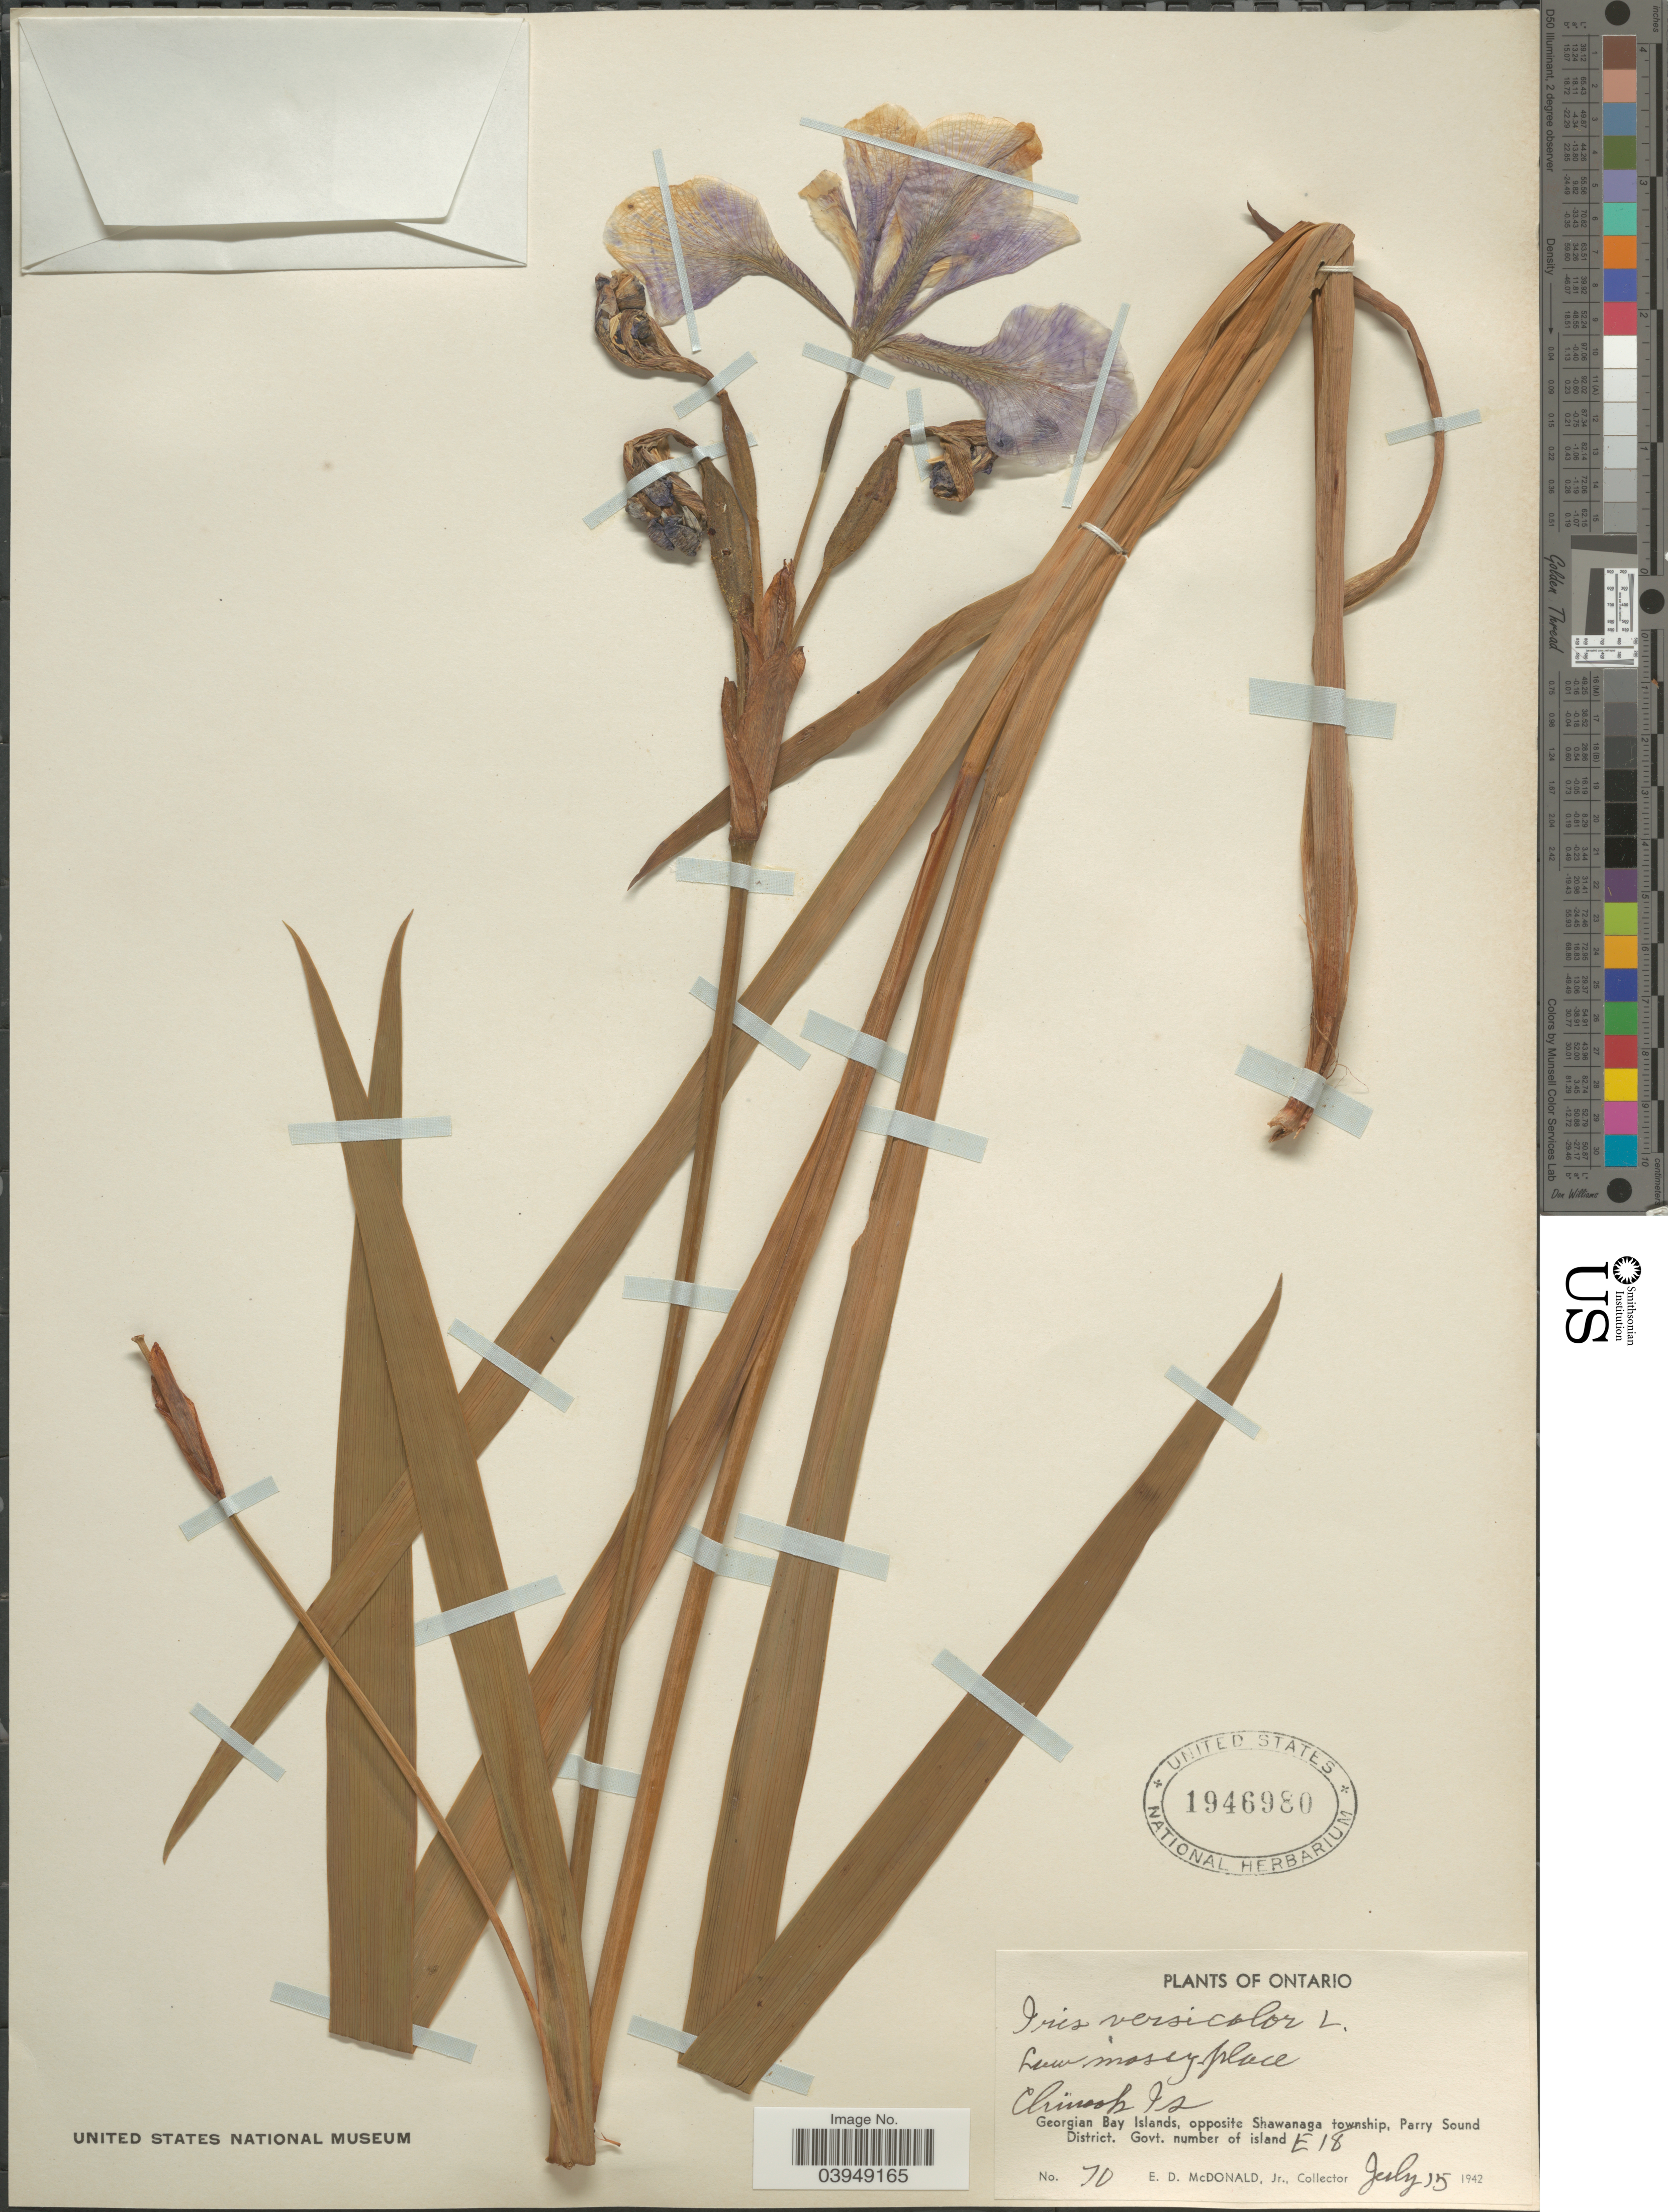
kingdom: Plantae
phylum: Tracheophyta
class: Liliopsida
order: Asparagales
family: Iridaceae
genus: Iris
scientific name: Iris versicolor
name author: L.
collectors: E. D. McDonald Jr.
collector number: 70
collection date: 1942-07-15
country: Canada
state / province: Ontario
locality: Chinook Is. Georgian Bay Islands, opposite Shawanaga township, Parry Sound District. Govt. number of island E 18.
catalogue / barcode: US 1946980